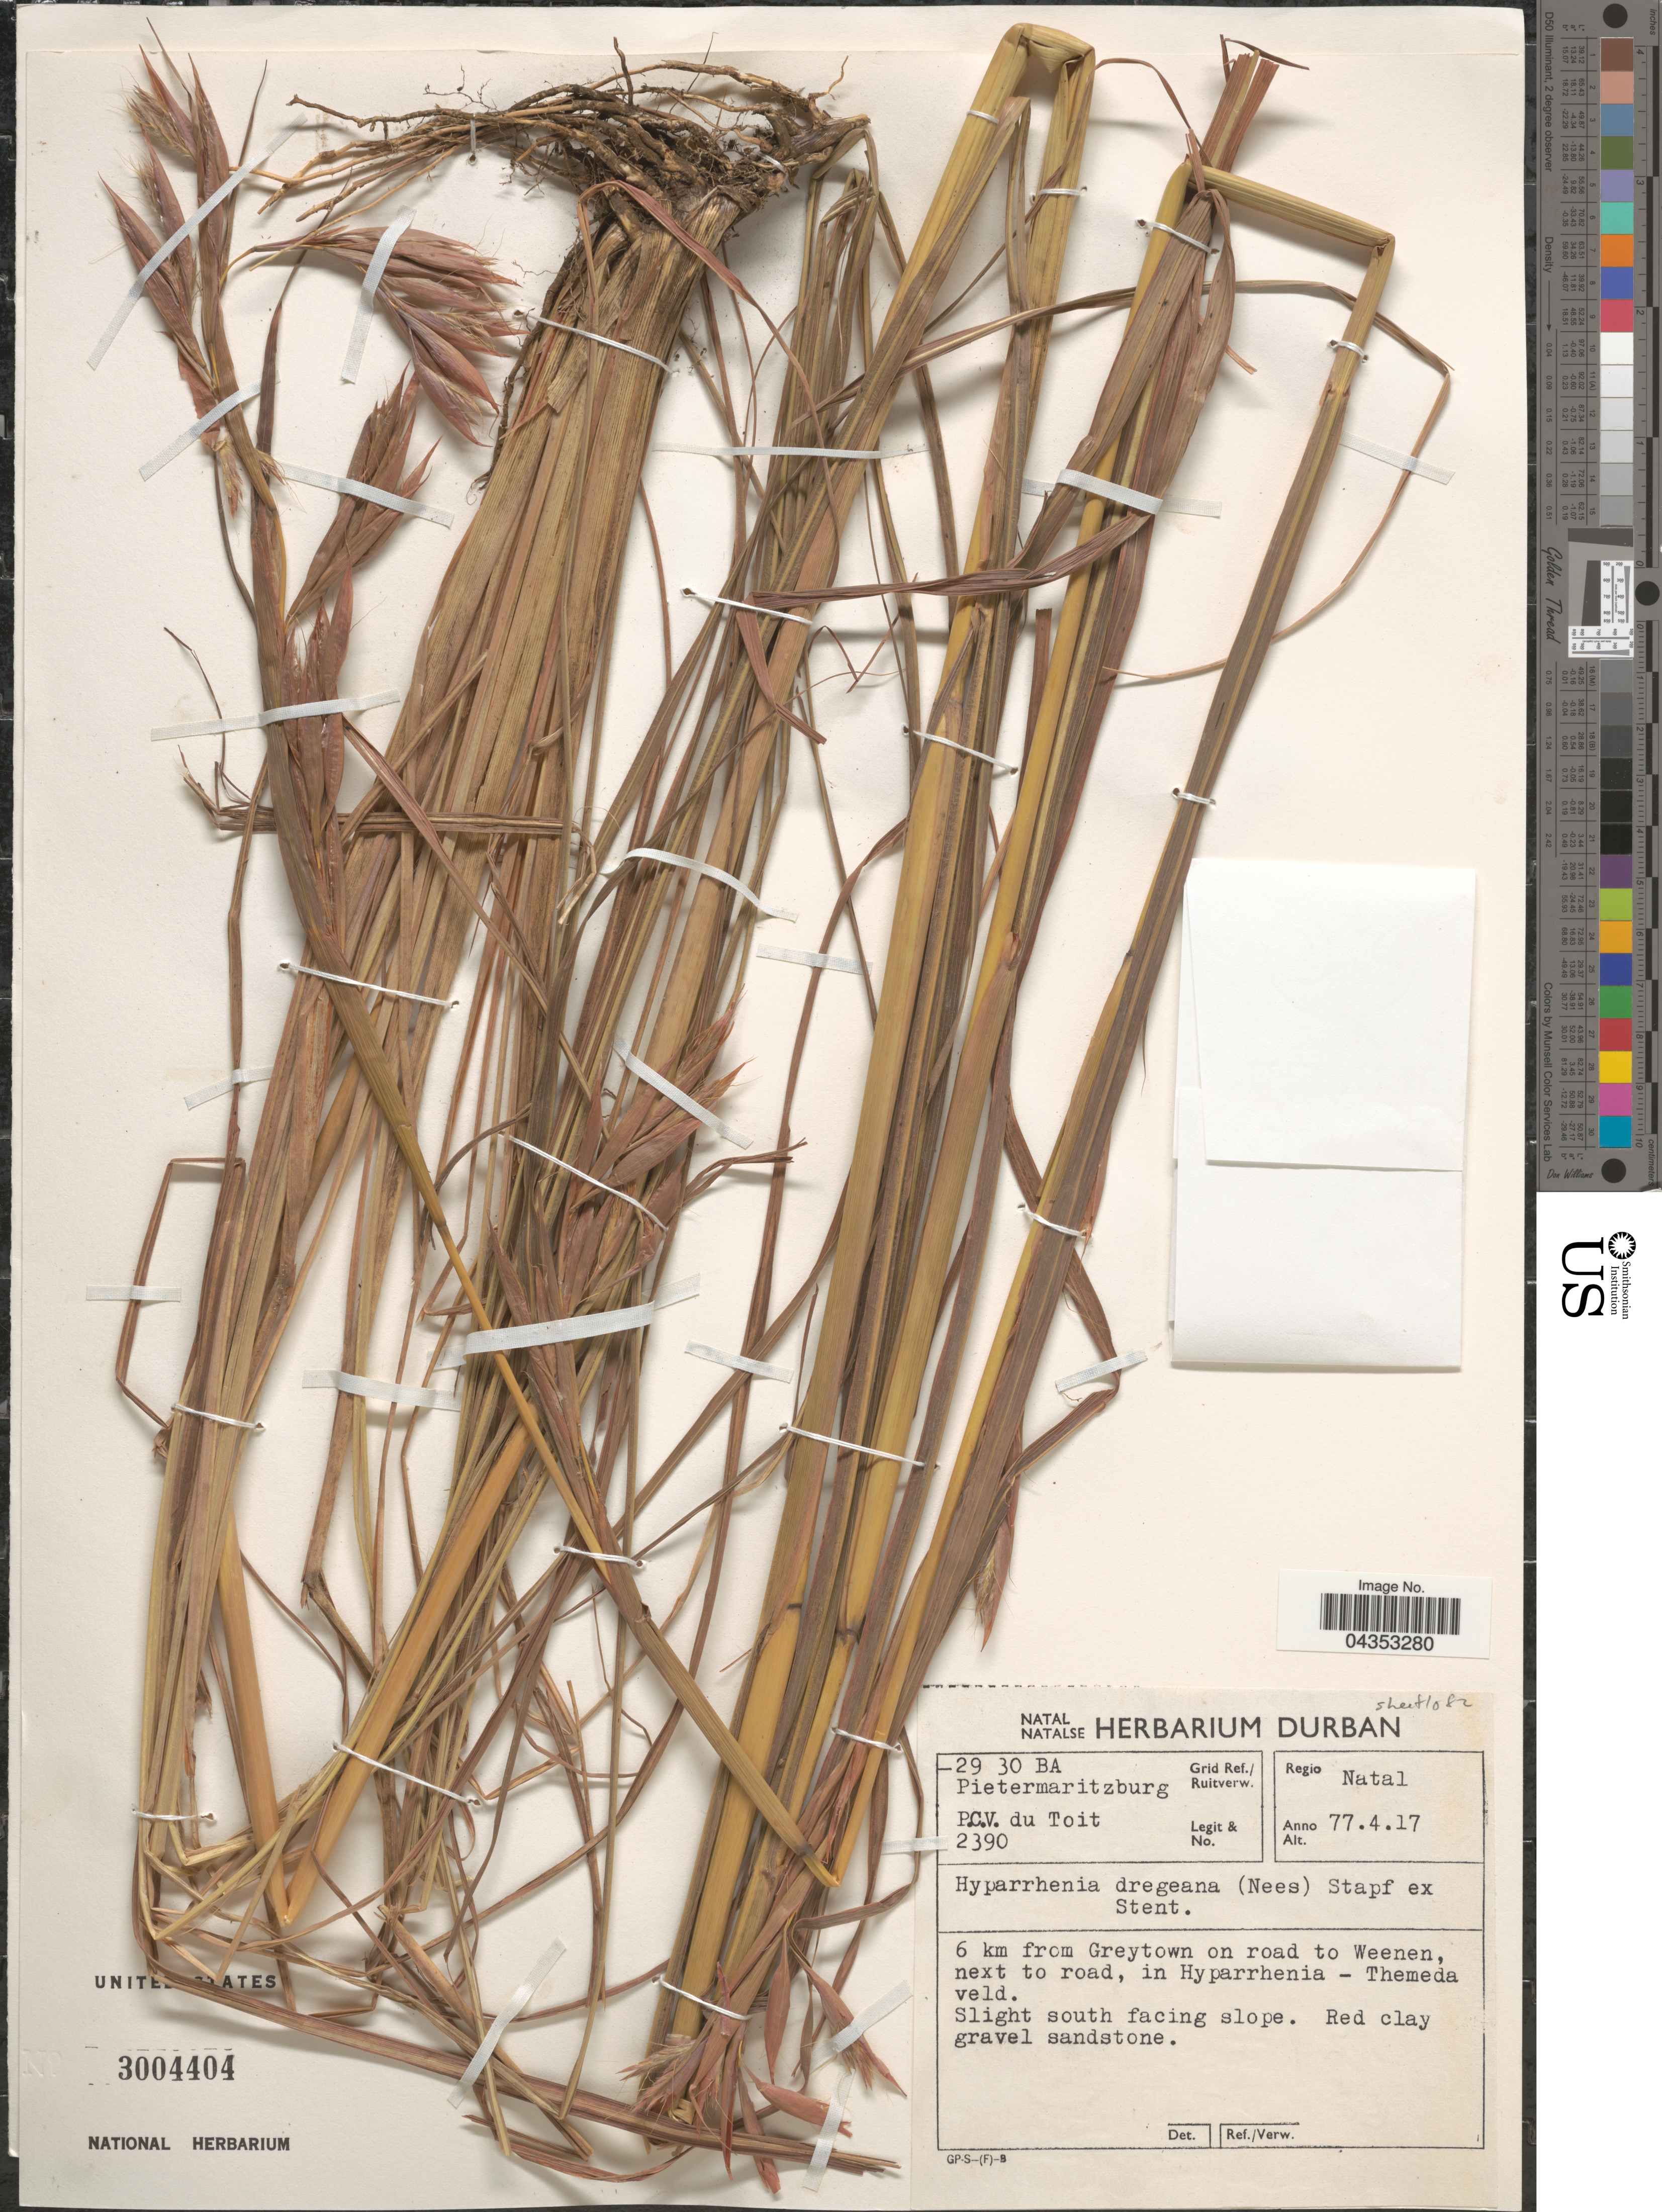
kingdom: Plantae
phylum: Tracheophyta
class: Liliopsida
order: Poales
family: Poaceae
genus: Hyparrhenia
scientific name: Hyparrhenia dregeana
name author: (Nees) Stapf ex Stent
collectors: P. Du Toit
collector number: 2390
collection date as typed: Transcribed d/m/y: 17/4/77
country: South Africa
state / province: KwaZulu-Natal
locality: Grid Ref./Ruitverw. 29 30 BA Pietermaritzburg. Regio Natal. 6 km from Greytown on road to Weenen, next to road, in Hyparrhenia - Themeda veld. Slight south facing slope.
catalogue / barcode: US 3004404